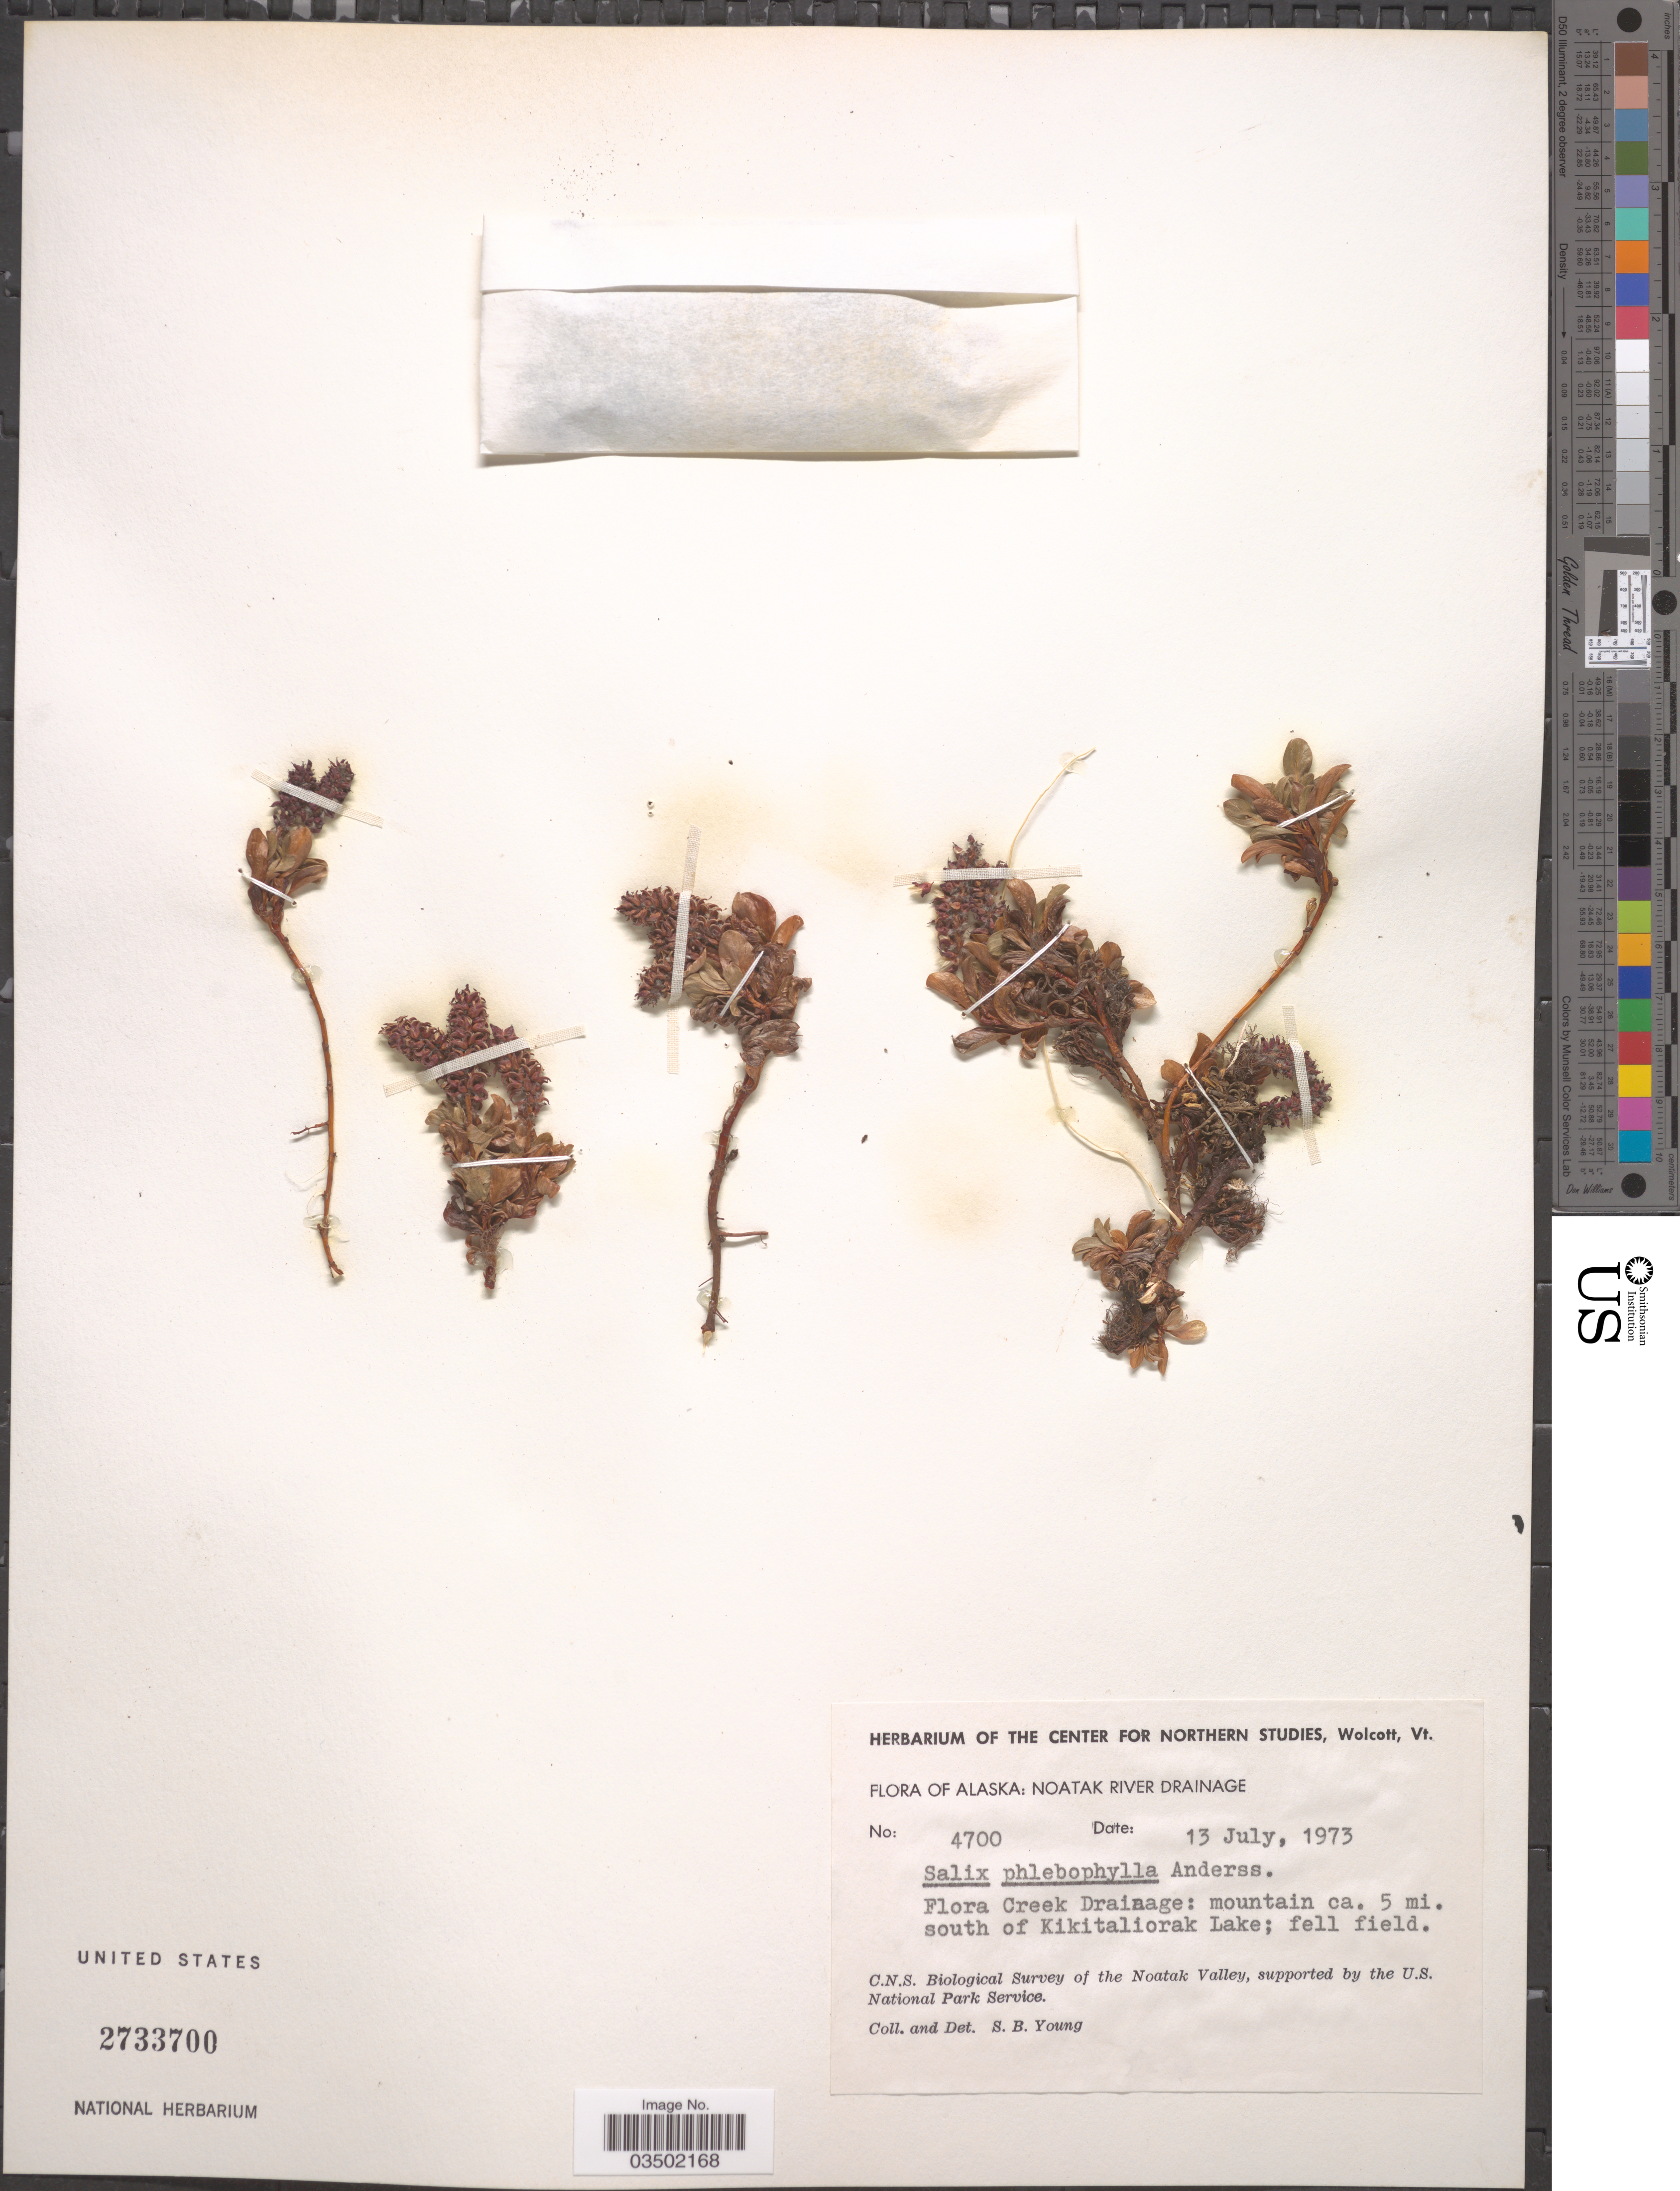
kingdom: Plantae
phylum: Tracheophyta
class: Magnoliopsida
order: Malpighiales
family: Salicaceae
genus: Salix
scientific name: Salix phlebophylla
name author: Andersson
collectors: S. Young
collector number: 4700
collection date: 1973-07-13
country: United States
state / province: Alaska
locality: Noatak River Drainage. Flora Creek Drainage: mountain ca. 5 mi. south of Kikitaliorak Lake. Noatak Valley.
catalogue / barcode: US 2733700